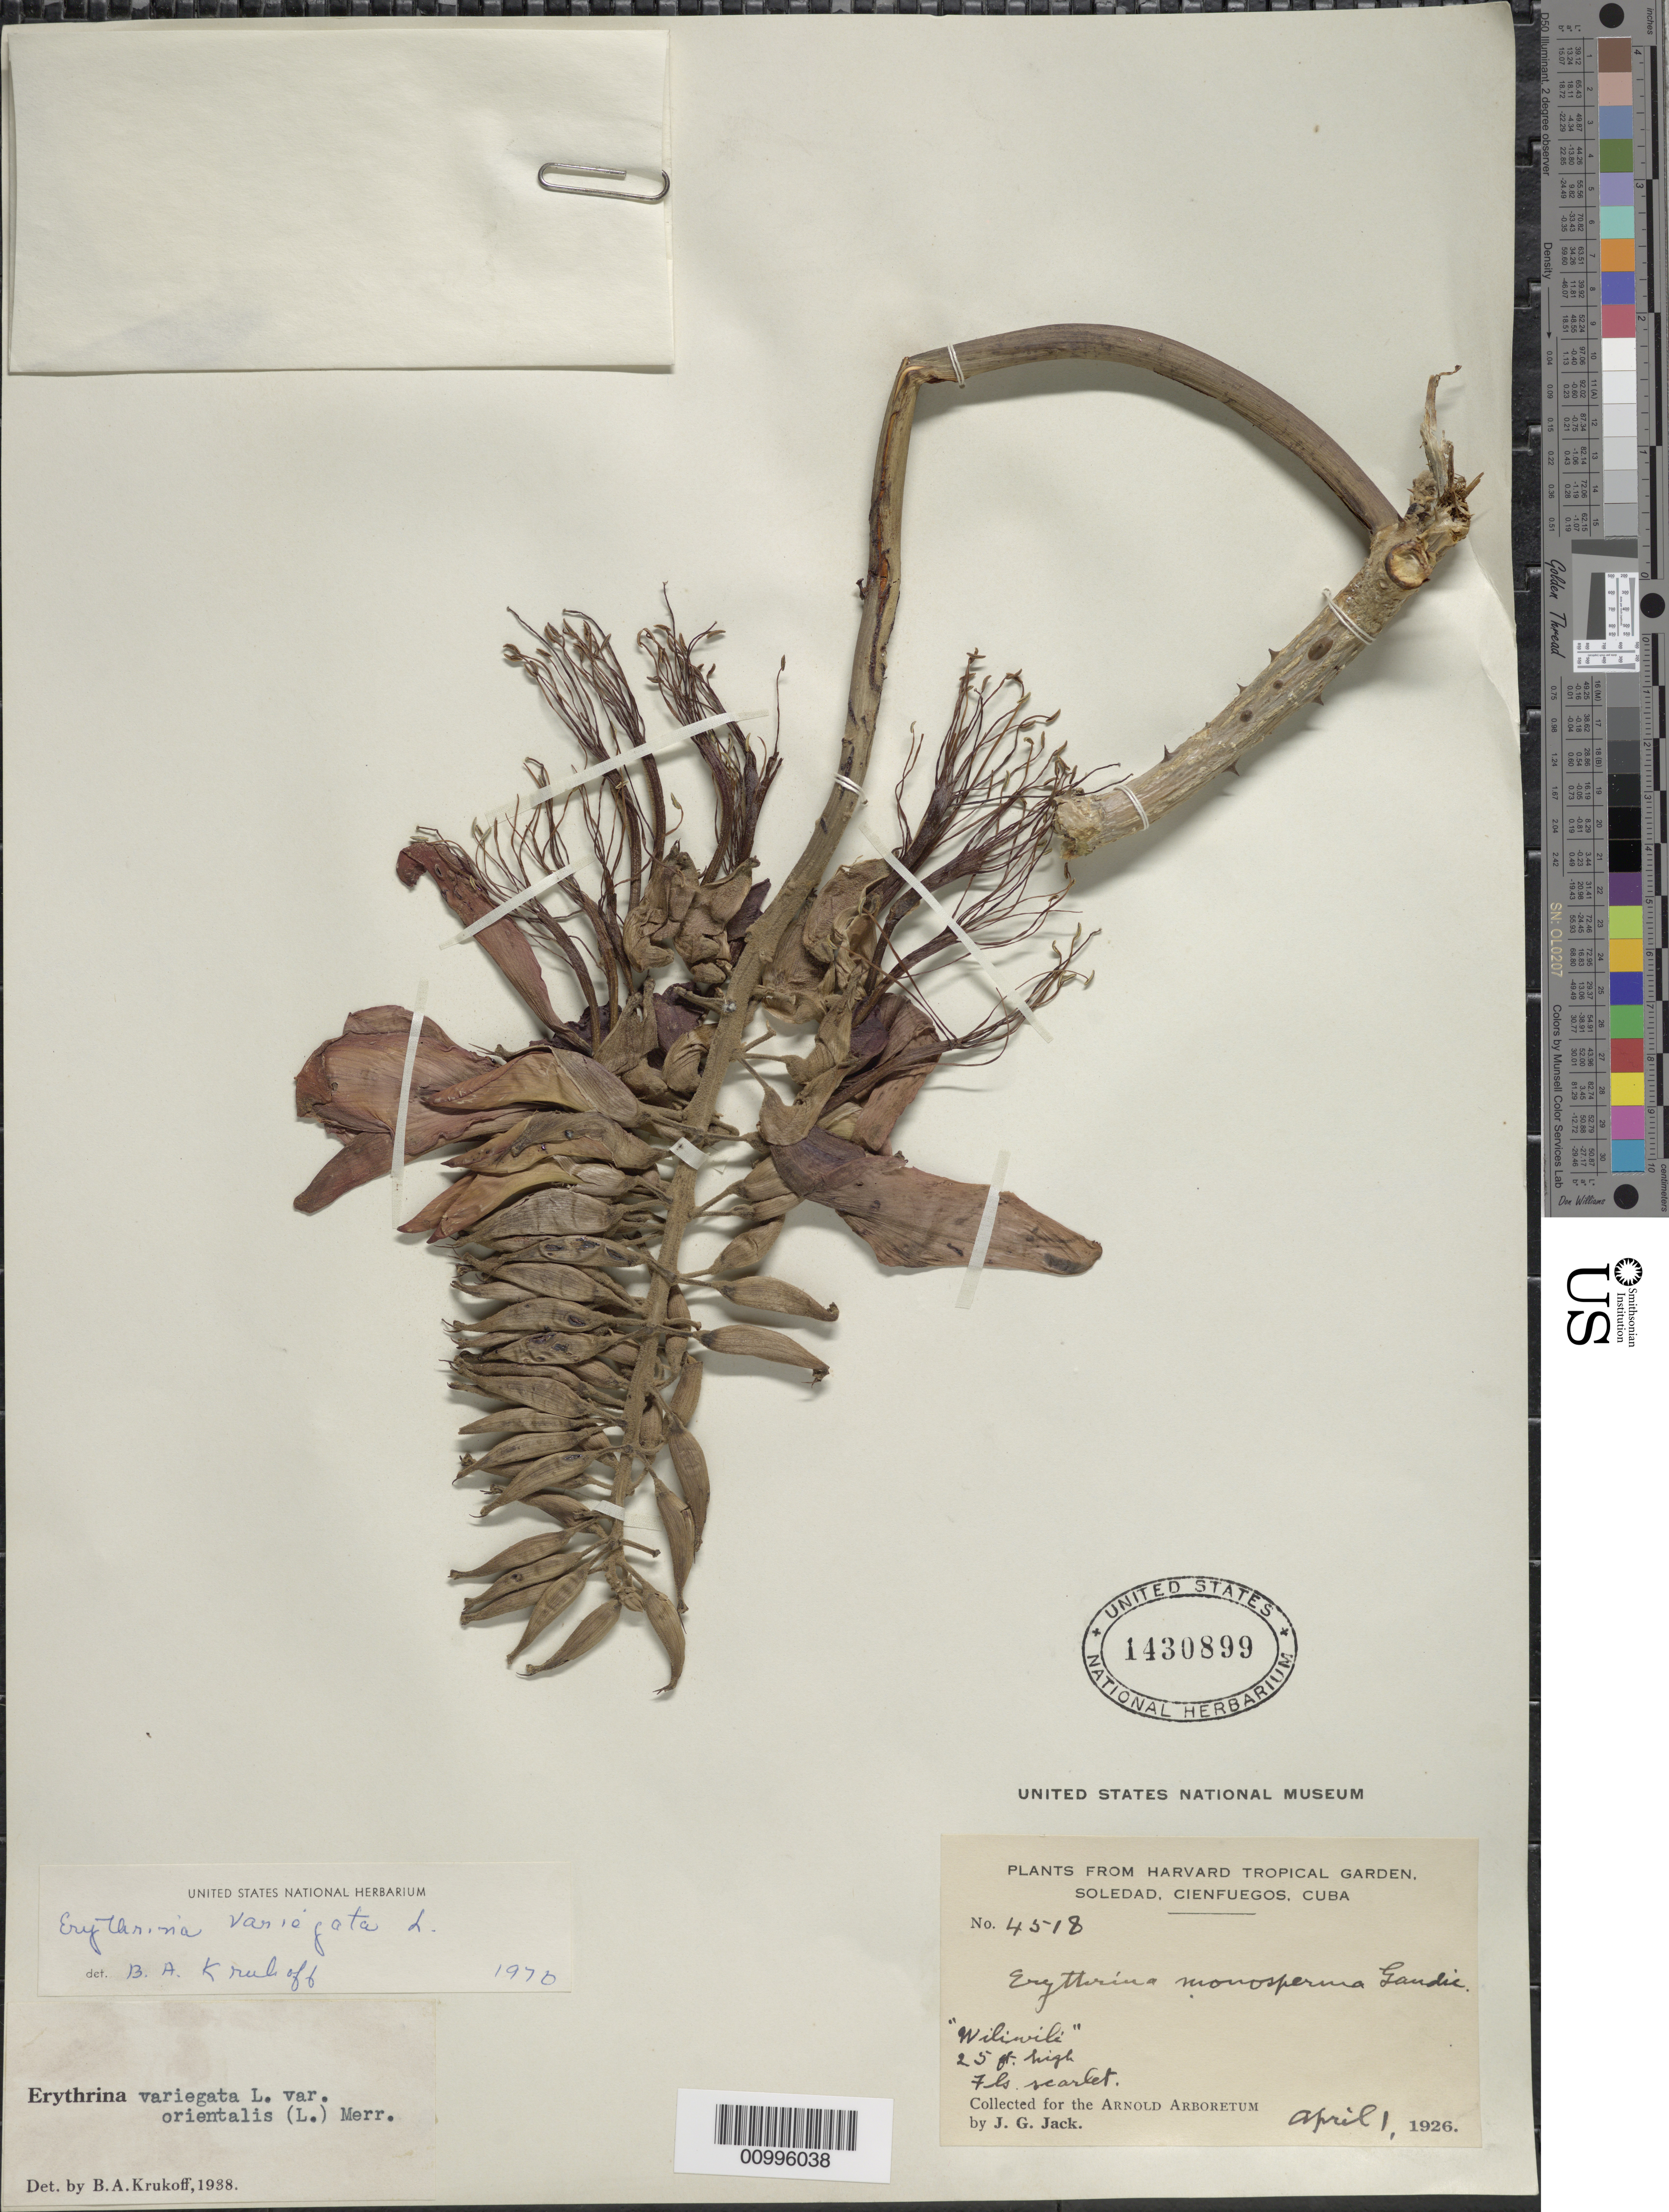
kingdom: Plantae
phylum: Tracheophyta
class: Magnoliopsida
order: Fabales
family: Fabaceae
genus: Erythrina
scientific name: Erythrina variegata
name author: L.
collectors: J. G. Jack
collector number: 4518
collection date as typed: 01 Apr 1926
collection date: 1926-04-01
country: Cuba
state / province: Cienfuegos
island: Cuba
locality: Soledad, Cienfuegos, Cuba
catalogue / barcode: US 1430899